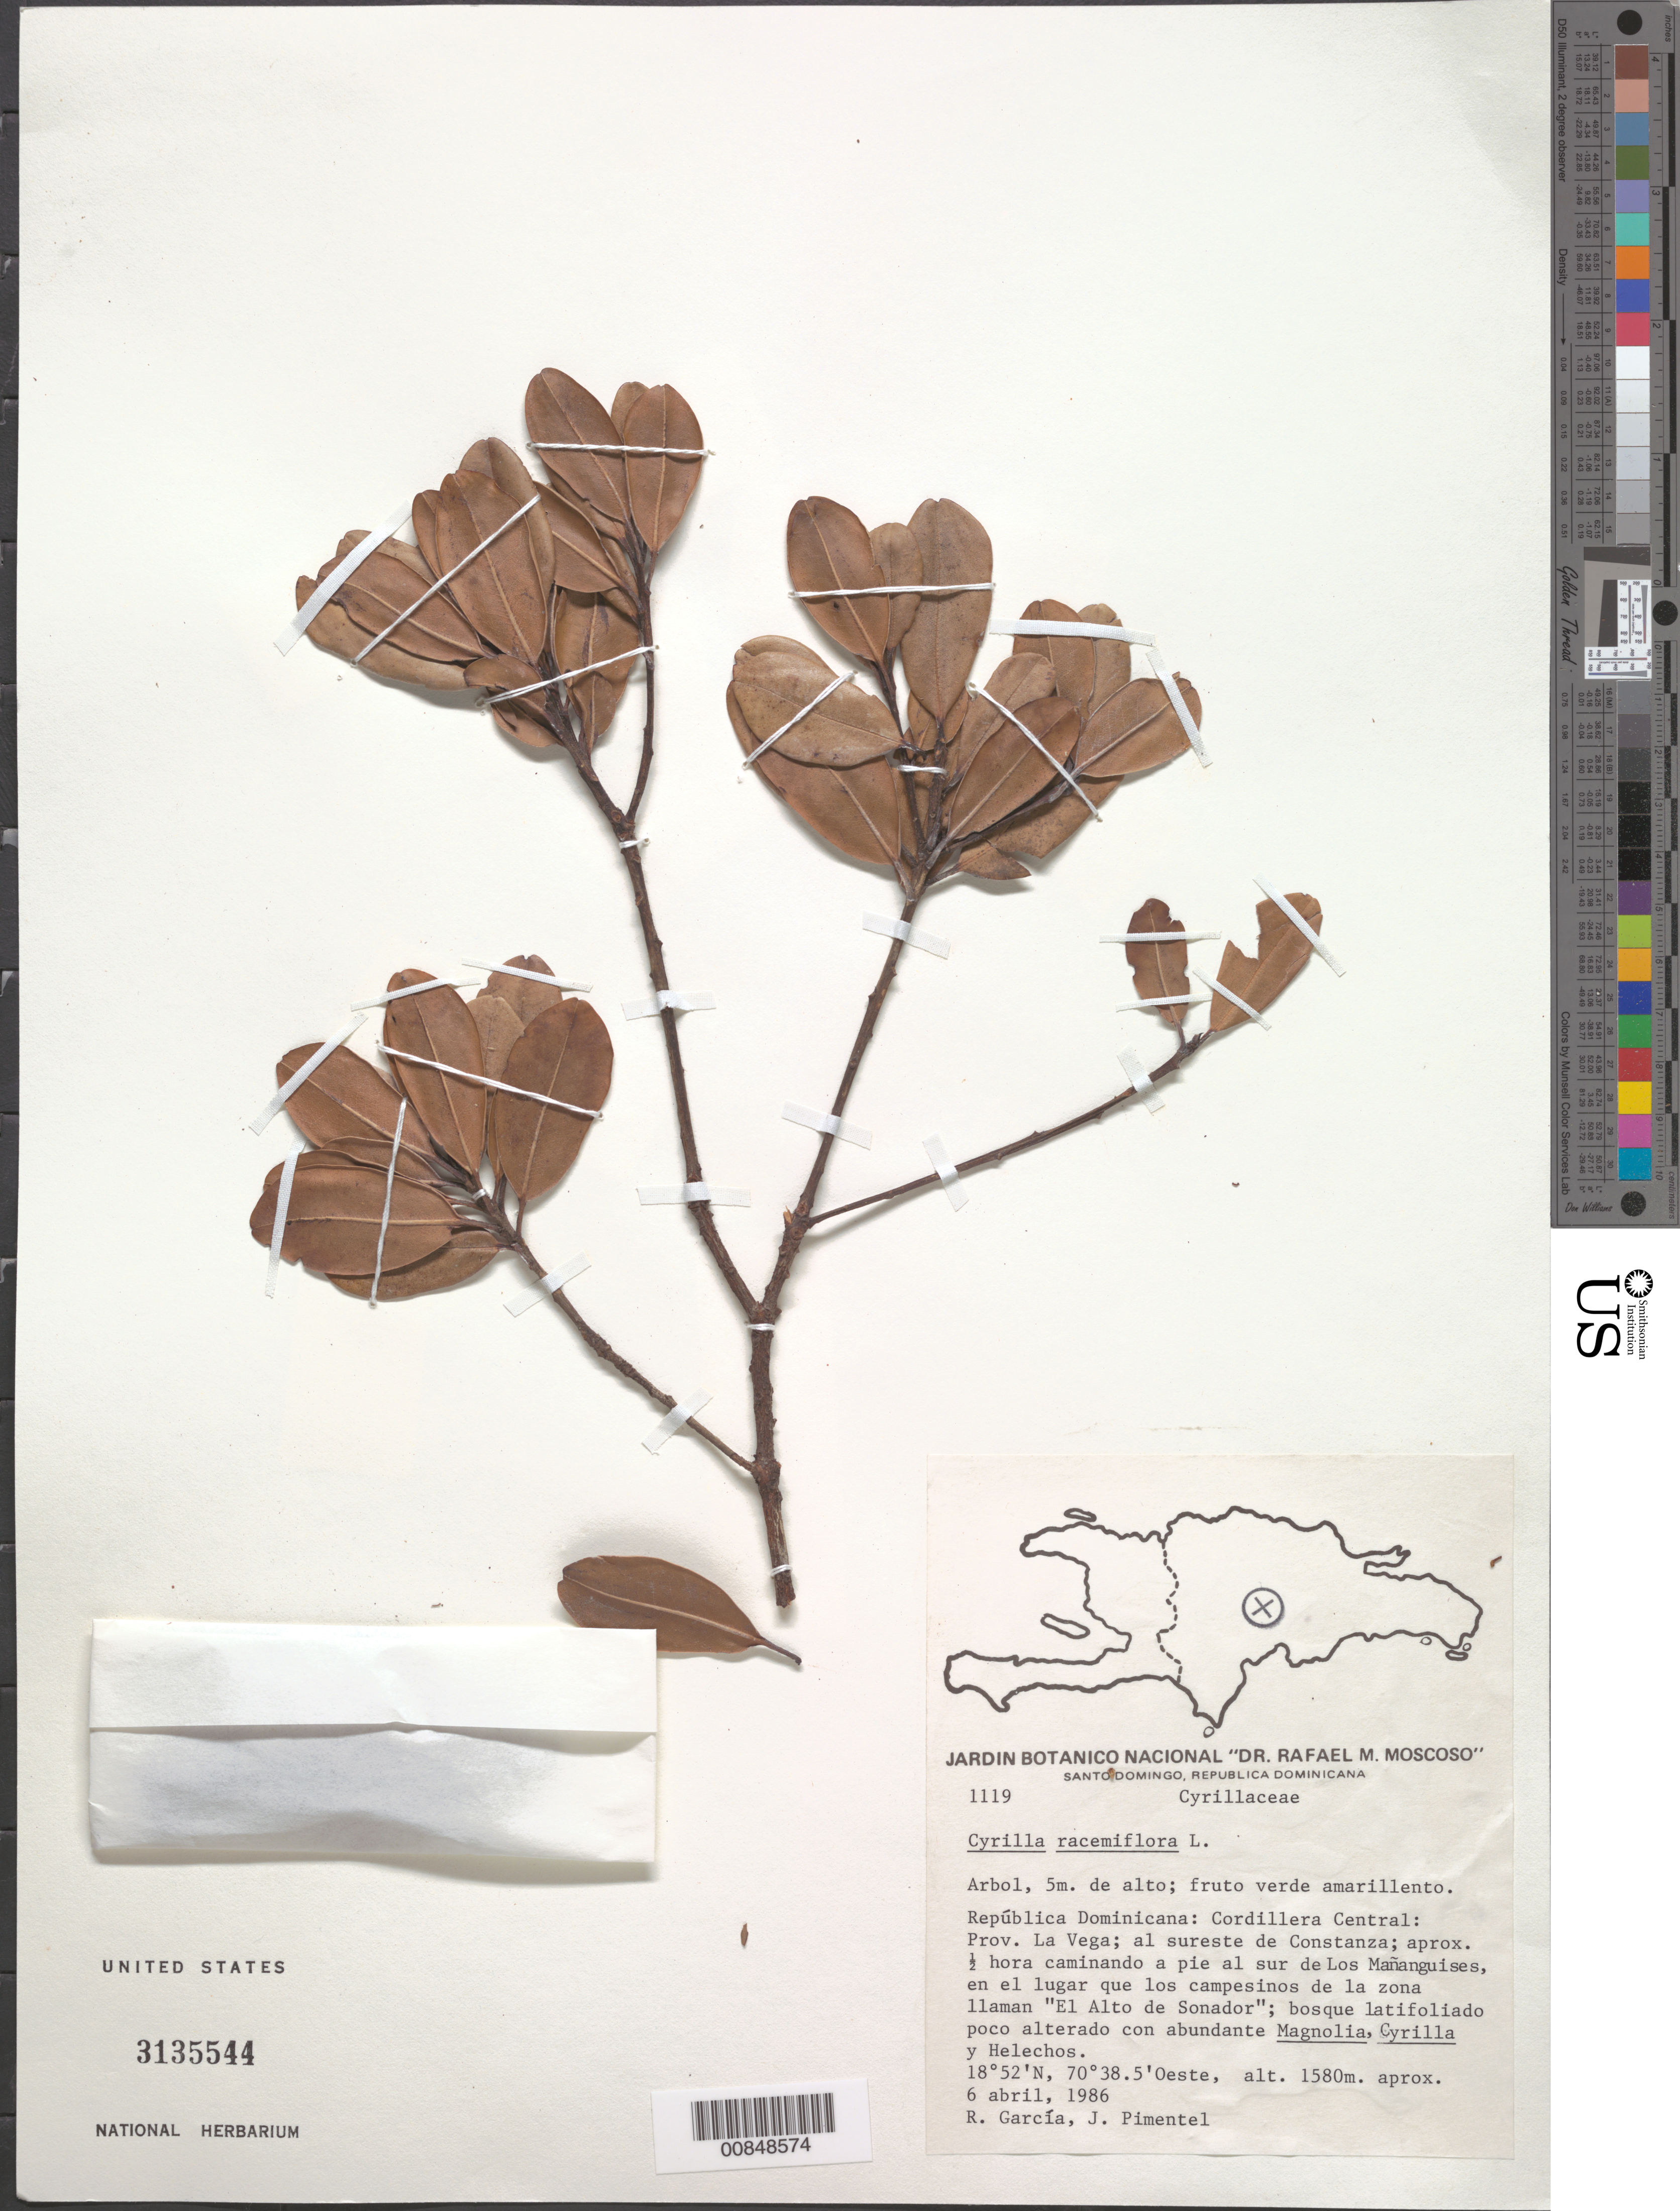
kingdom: Plantae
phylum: Tracheophyta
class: Magnoliopsida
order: Ericales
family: Cyrillaceae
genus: Cyrilla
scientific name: Cyrilla racemiflora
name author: L.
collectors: R. G. García & J. Pimentel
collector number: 1119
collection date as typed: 06 Apr 1986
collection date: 1986-04-06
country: Dominican Republic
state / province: La Vega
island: Hispaniola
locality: Cordillera Central, al sureste de Constanza, approx. media hora caminando a pie al sur de Los Mañanguises, en el lugar que los campesinos de la zona llaman "El Alto de Sonador"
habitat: Bosque latifoliado poco alterado con abundante Mangolia, Cyrilla y Helechos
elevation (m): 1580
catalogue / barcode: US 3135544